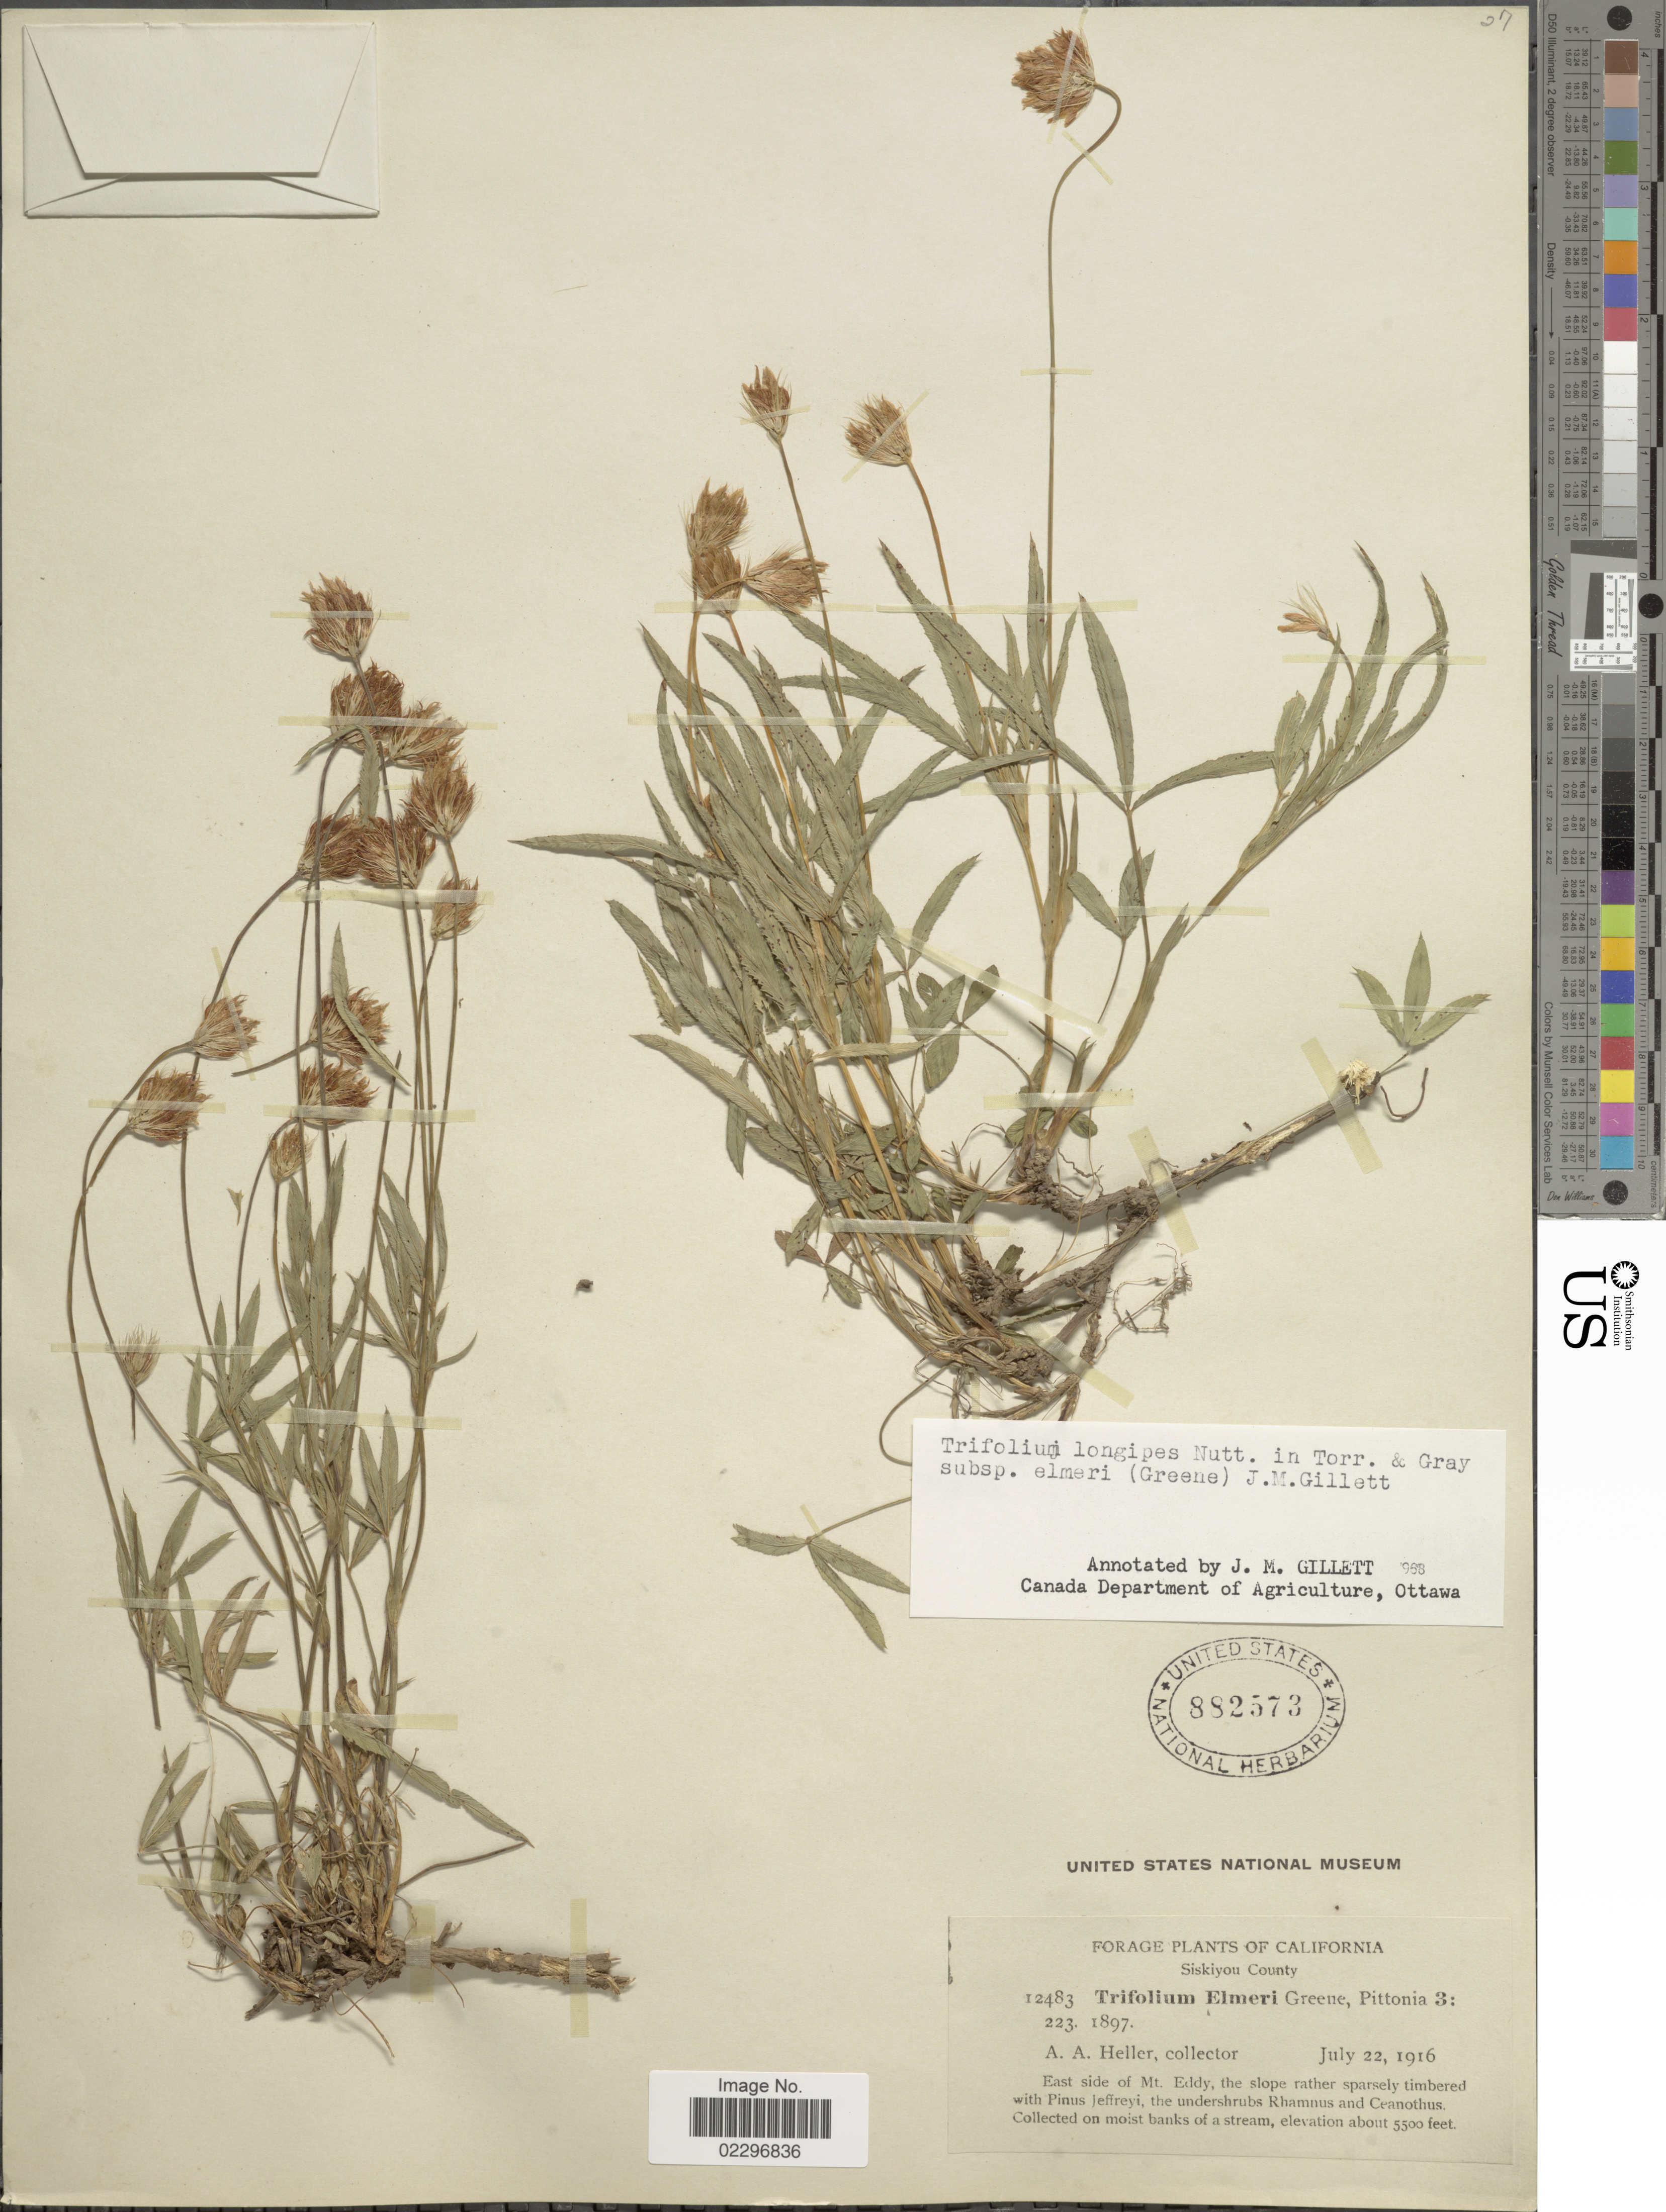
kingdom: Plantae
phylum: Tracheophyta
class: Magnoliopsida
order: Fabales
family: Fabaceae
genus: Trifolium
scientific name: Trifolium longipes subsp. elmeri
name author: (Greene) J.M. Gillett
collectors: A. A. Heller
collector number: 12483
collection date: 1916-07-22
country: United States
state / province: California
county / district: Siskiyou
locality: Siskiyou County, East side of Mt. Eddy, the slope rather sparsely timbered with Pinus Jeffreyi, the undershrubs Rhamnus and Ceanothus. Collected on moist banks of a stream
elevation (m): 1676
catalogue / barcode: US 882573